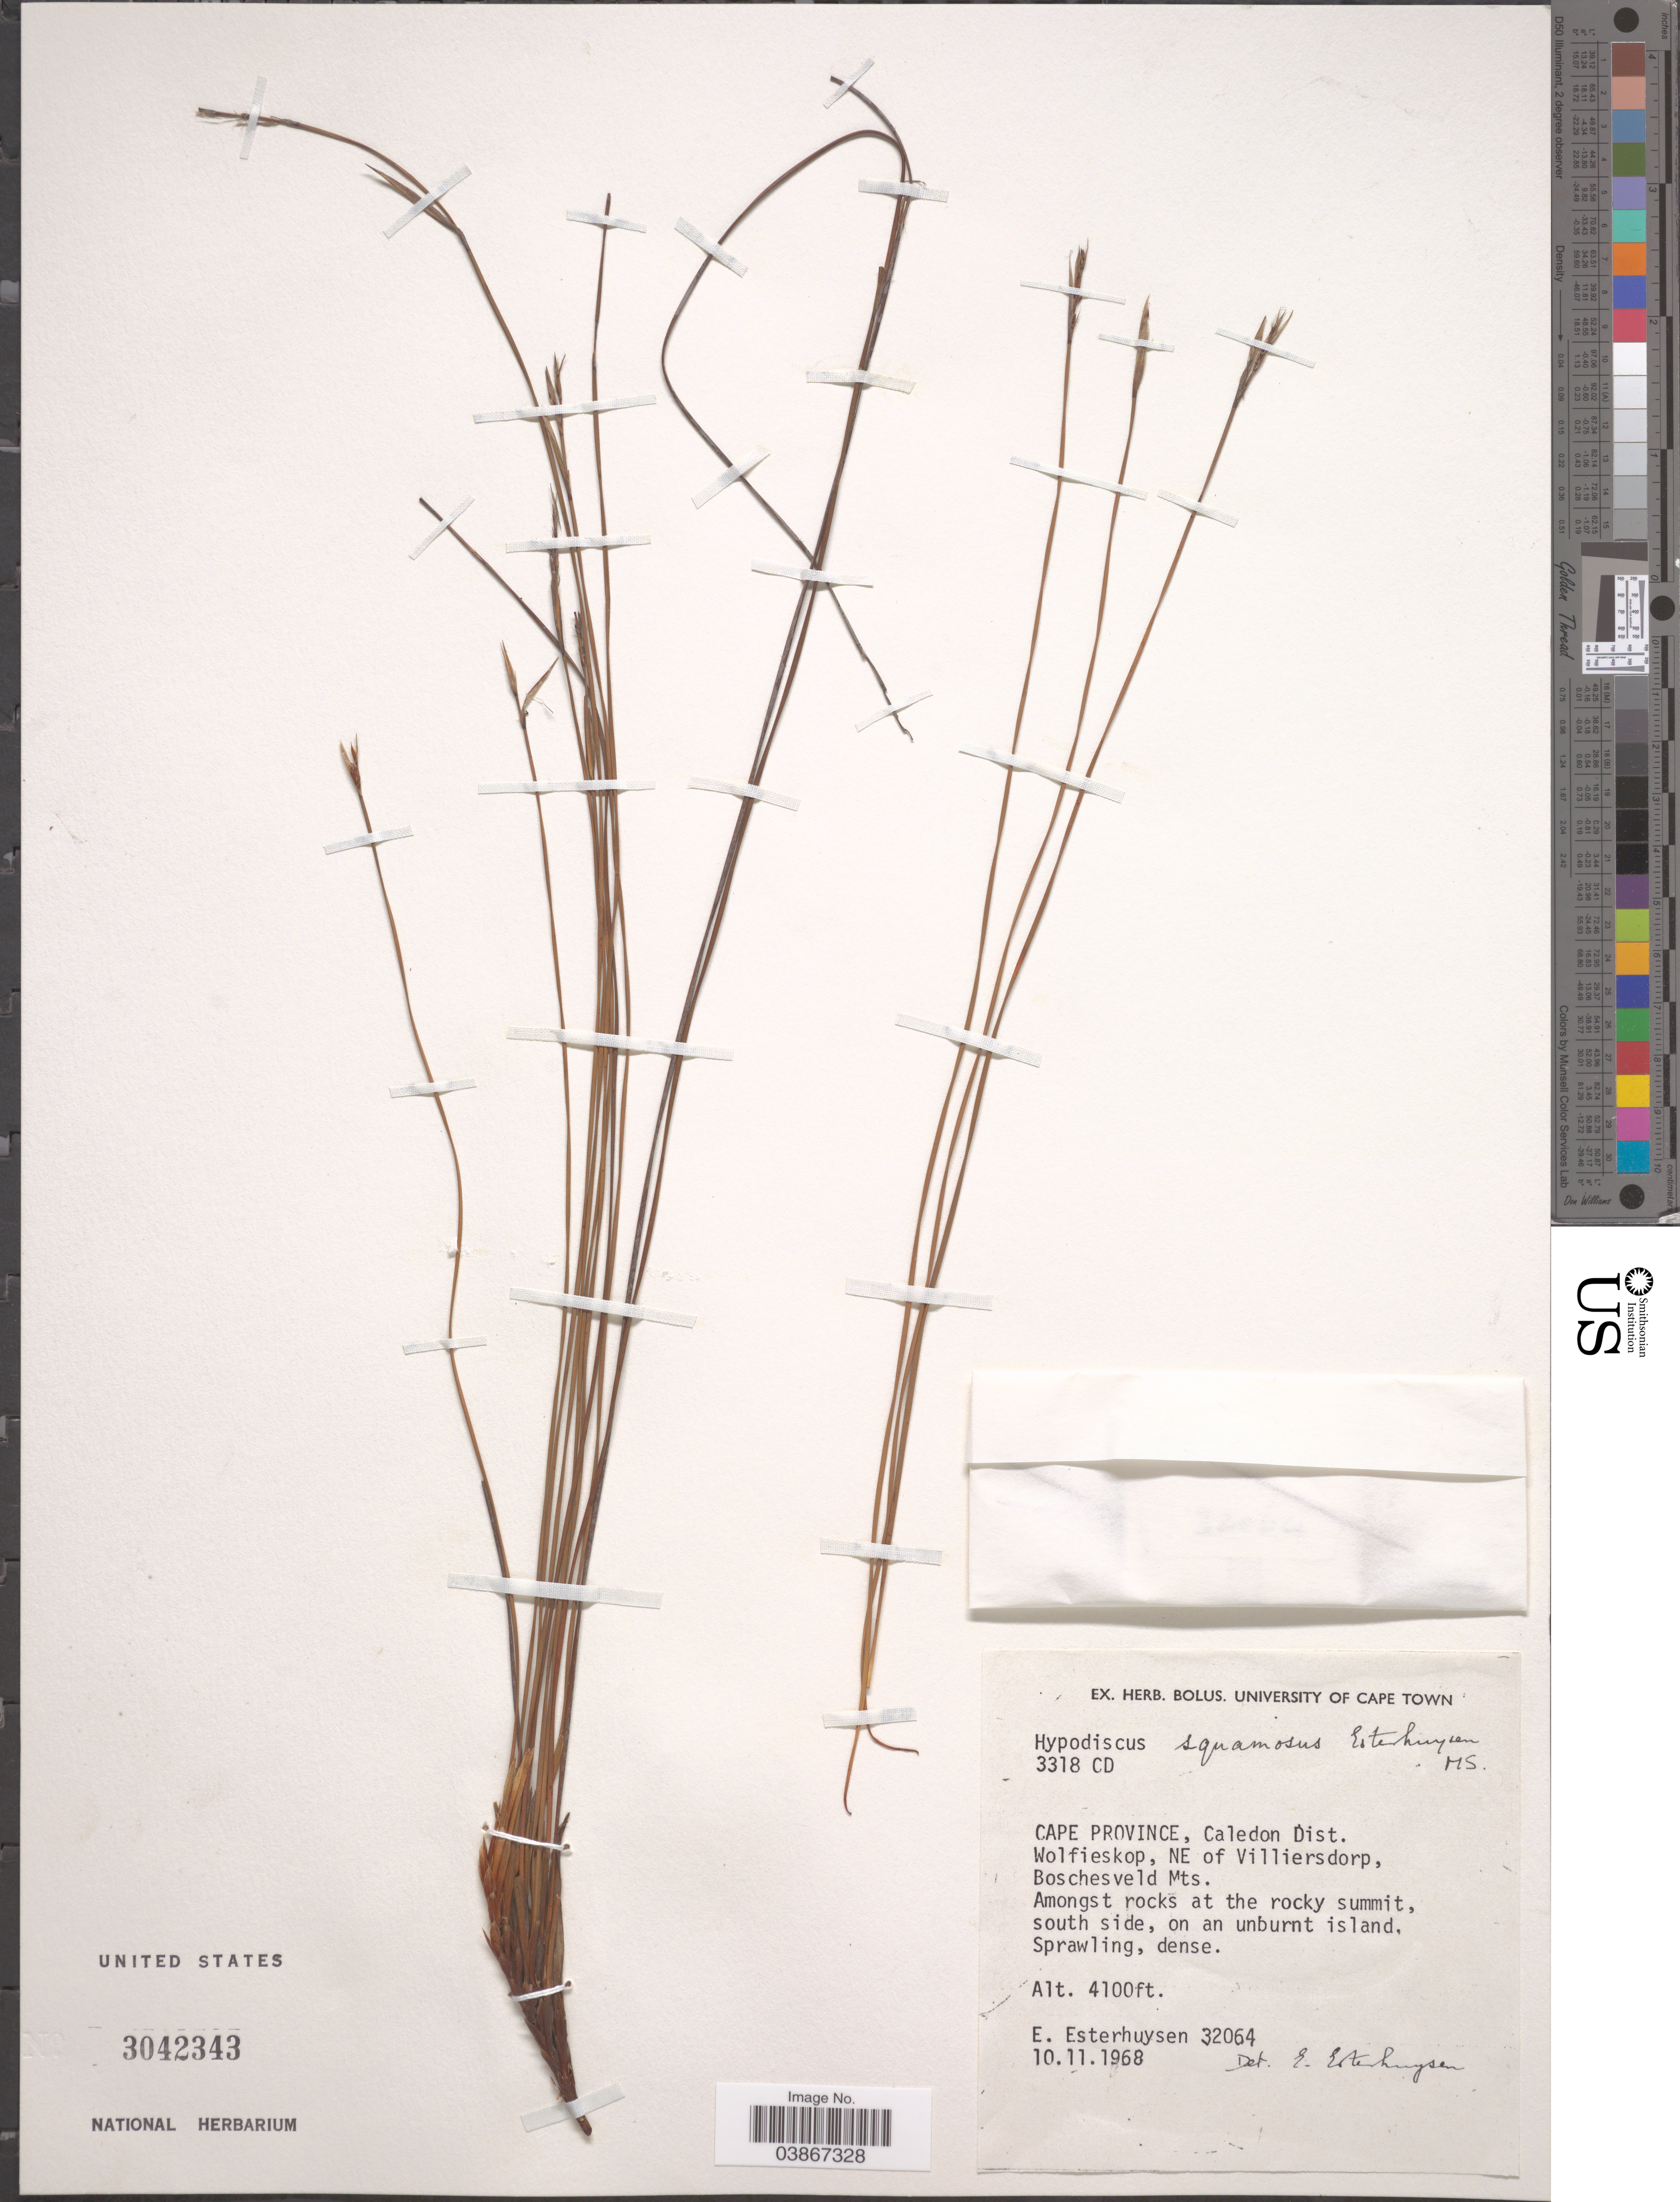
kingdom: Plantae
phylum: Tracheophyta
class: Liliopsida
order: Poales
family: Restionaceae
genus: Hypodiscus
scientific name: Hypodiscus squamosus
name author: Esterh.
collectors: E. E. Esterhuysen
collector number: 32064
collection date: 1968-11-10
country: South Africa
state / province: Western Cape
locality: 3318 CD. Caledon Dist. Wolfieskop, NE of Villiersdorp. Boschesveld Mts.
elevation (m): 1250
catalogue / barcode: US 3042343